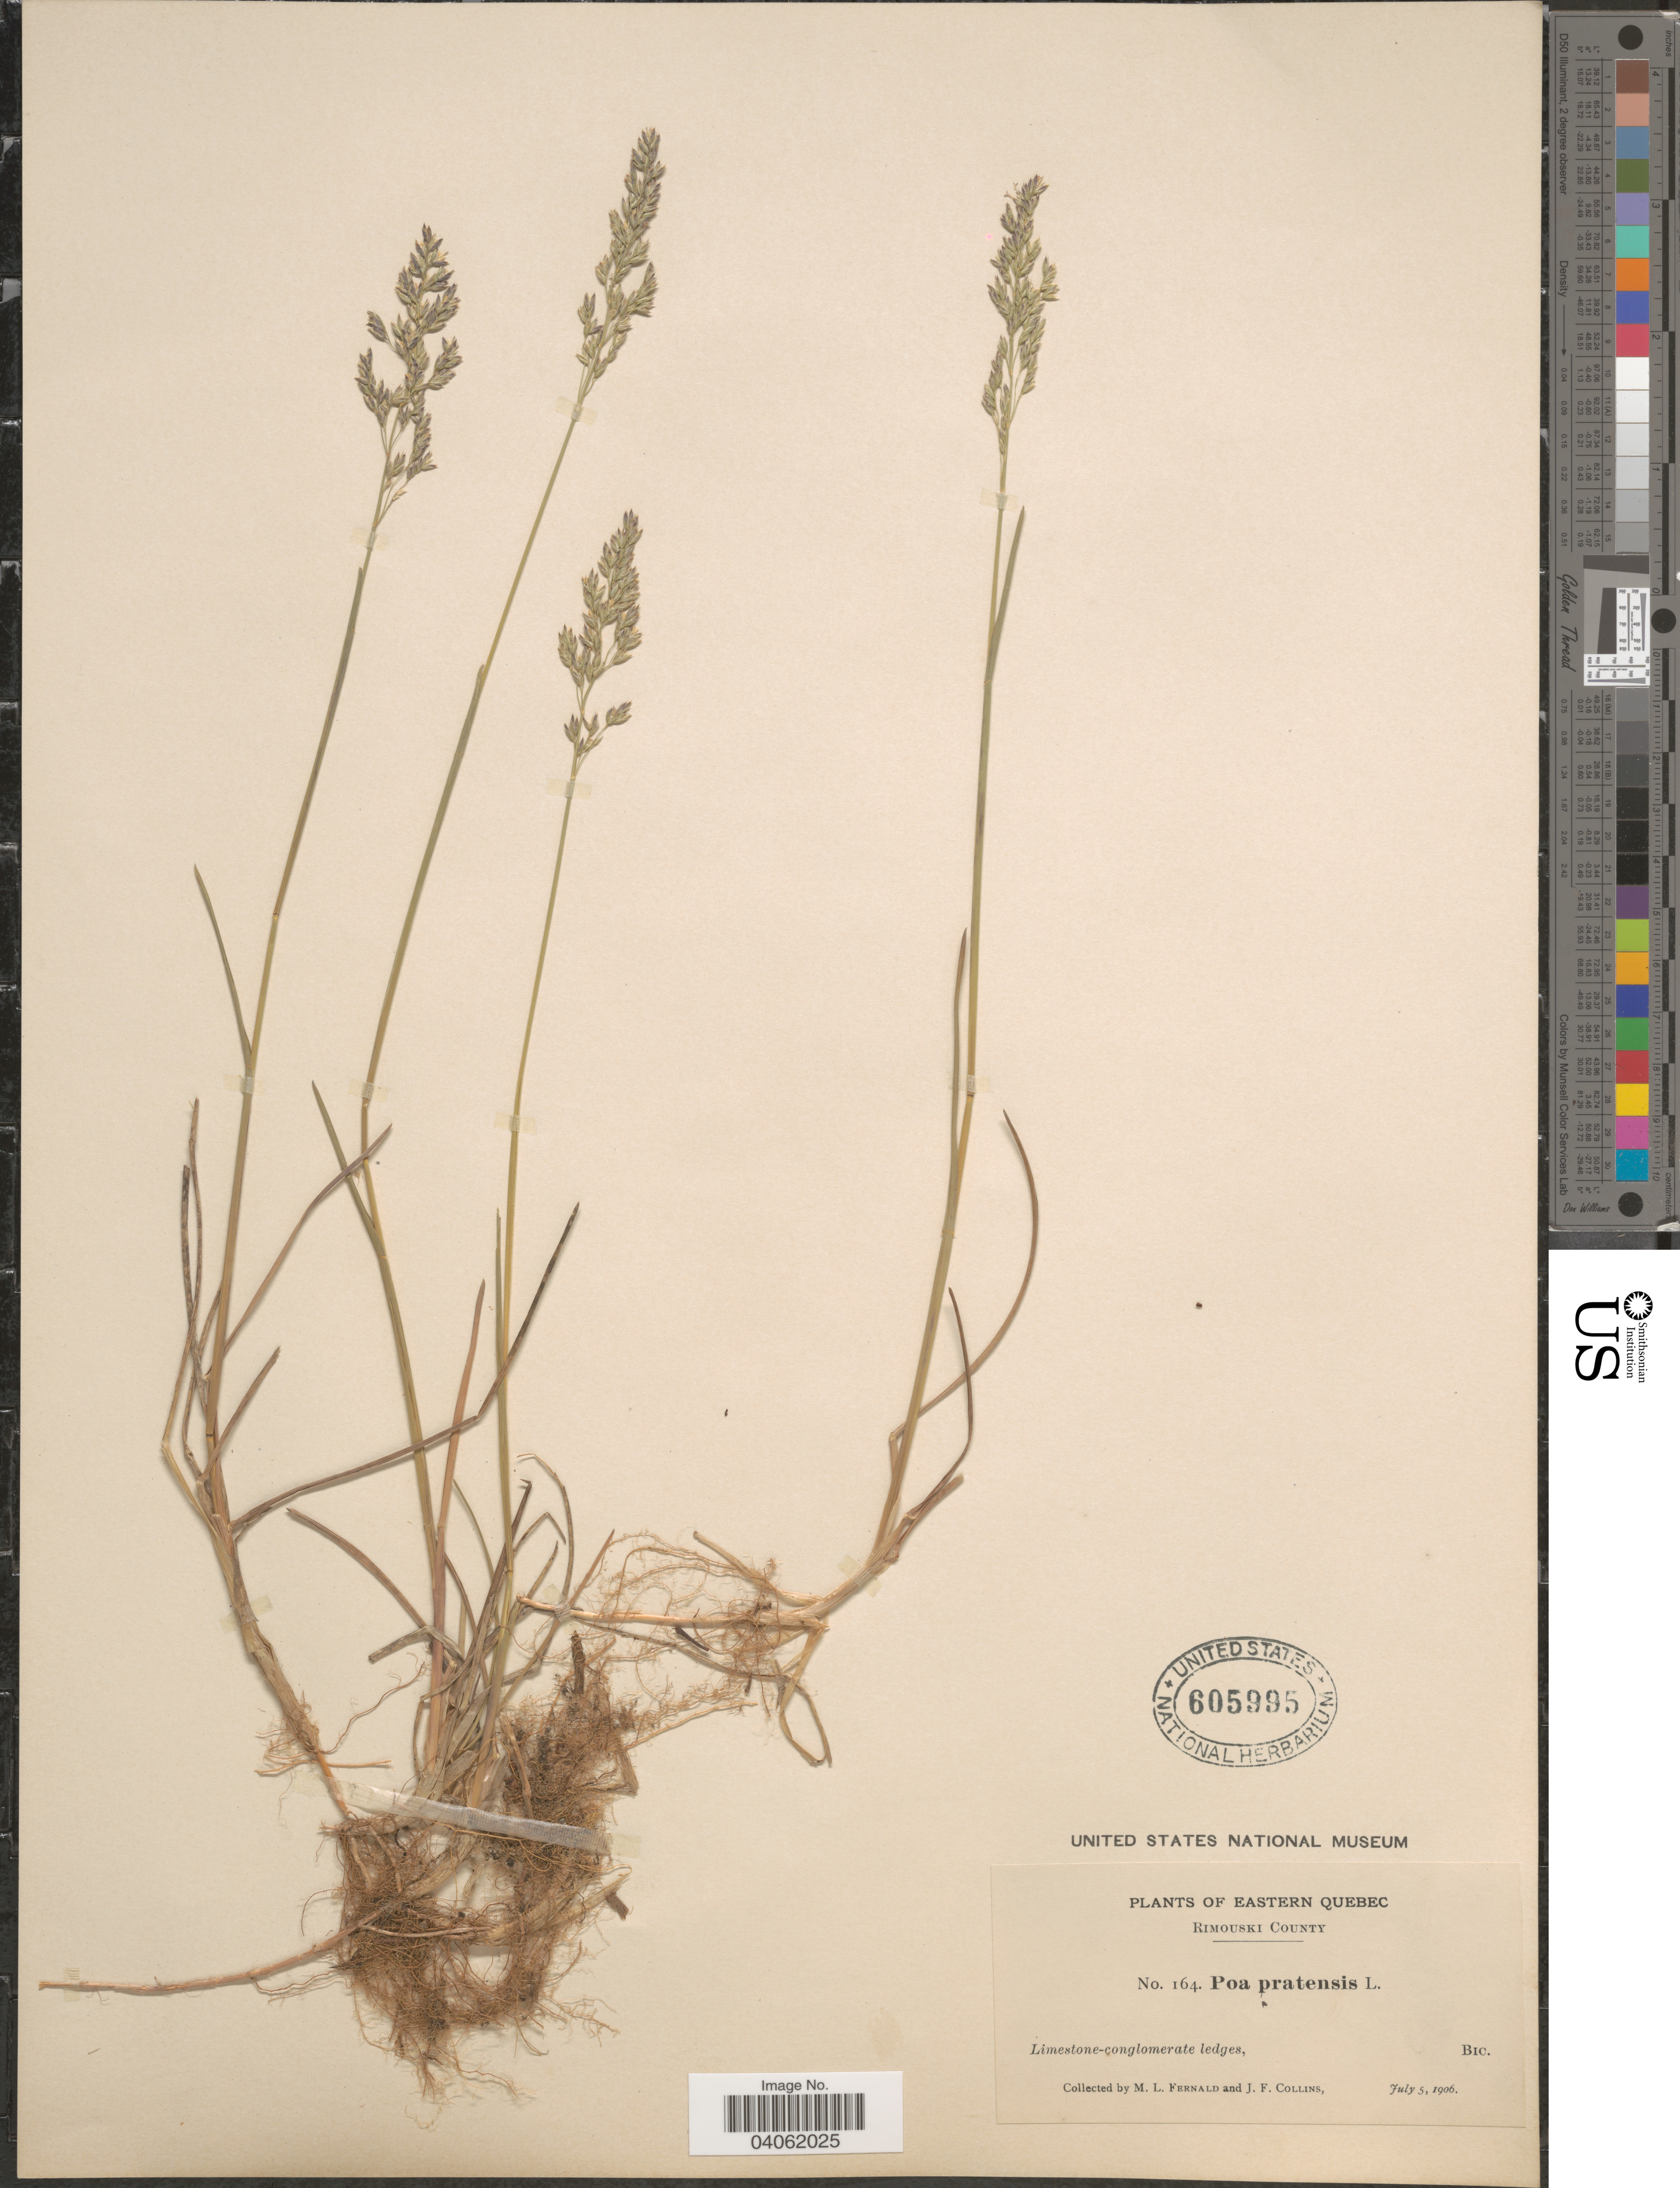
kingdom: Plantae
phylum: Tracheophyta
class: Liliopsida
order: Poales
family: Poaceae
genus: Poa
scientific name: Poa pratensis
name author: L.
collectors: M. L. Fernald & J. Collins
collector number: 164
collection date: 1906-07-05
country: Canada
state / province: Quebec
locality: Eastern Quebec. Rimouski County.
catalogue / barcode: US 605995